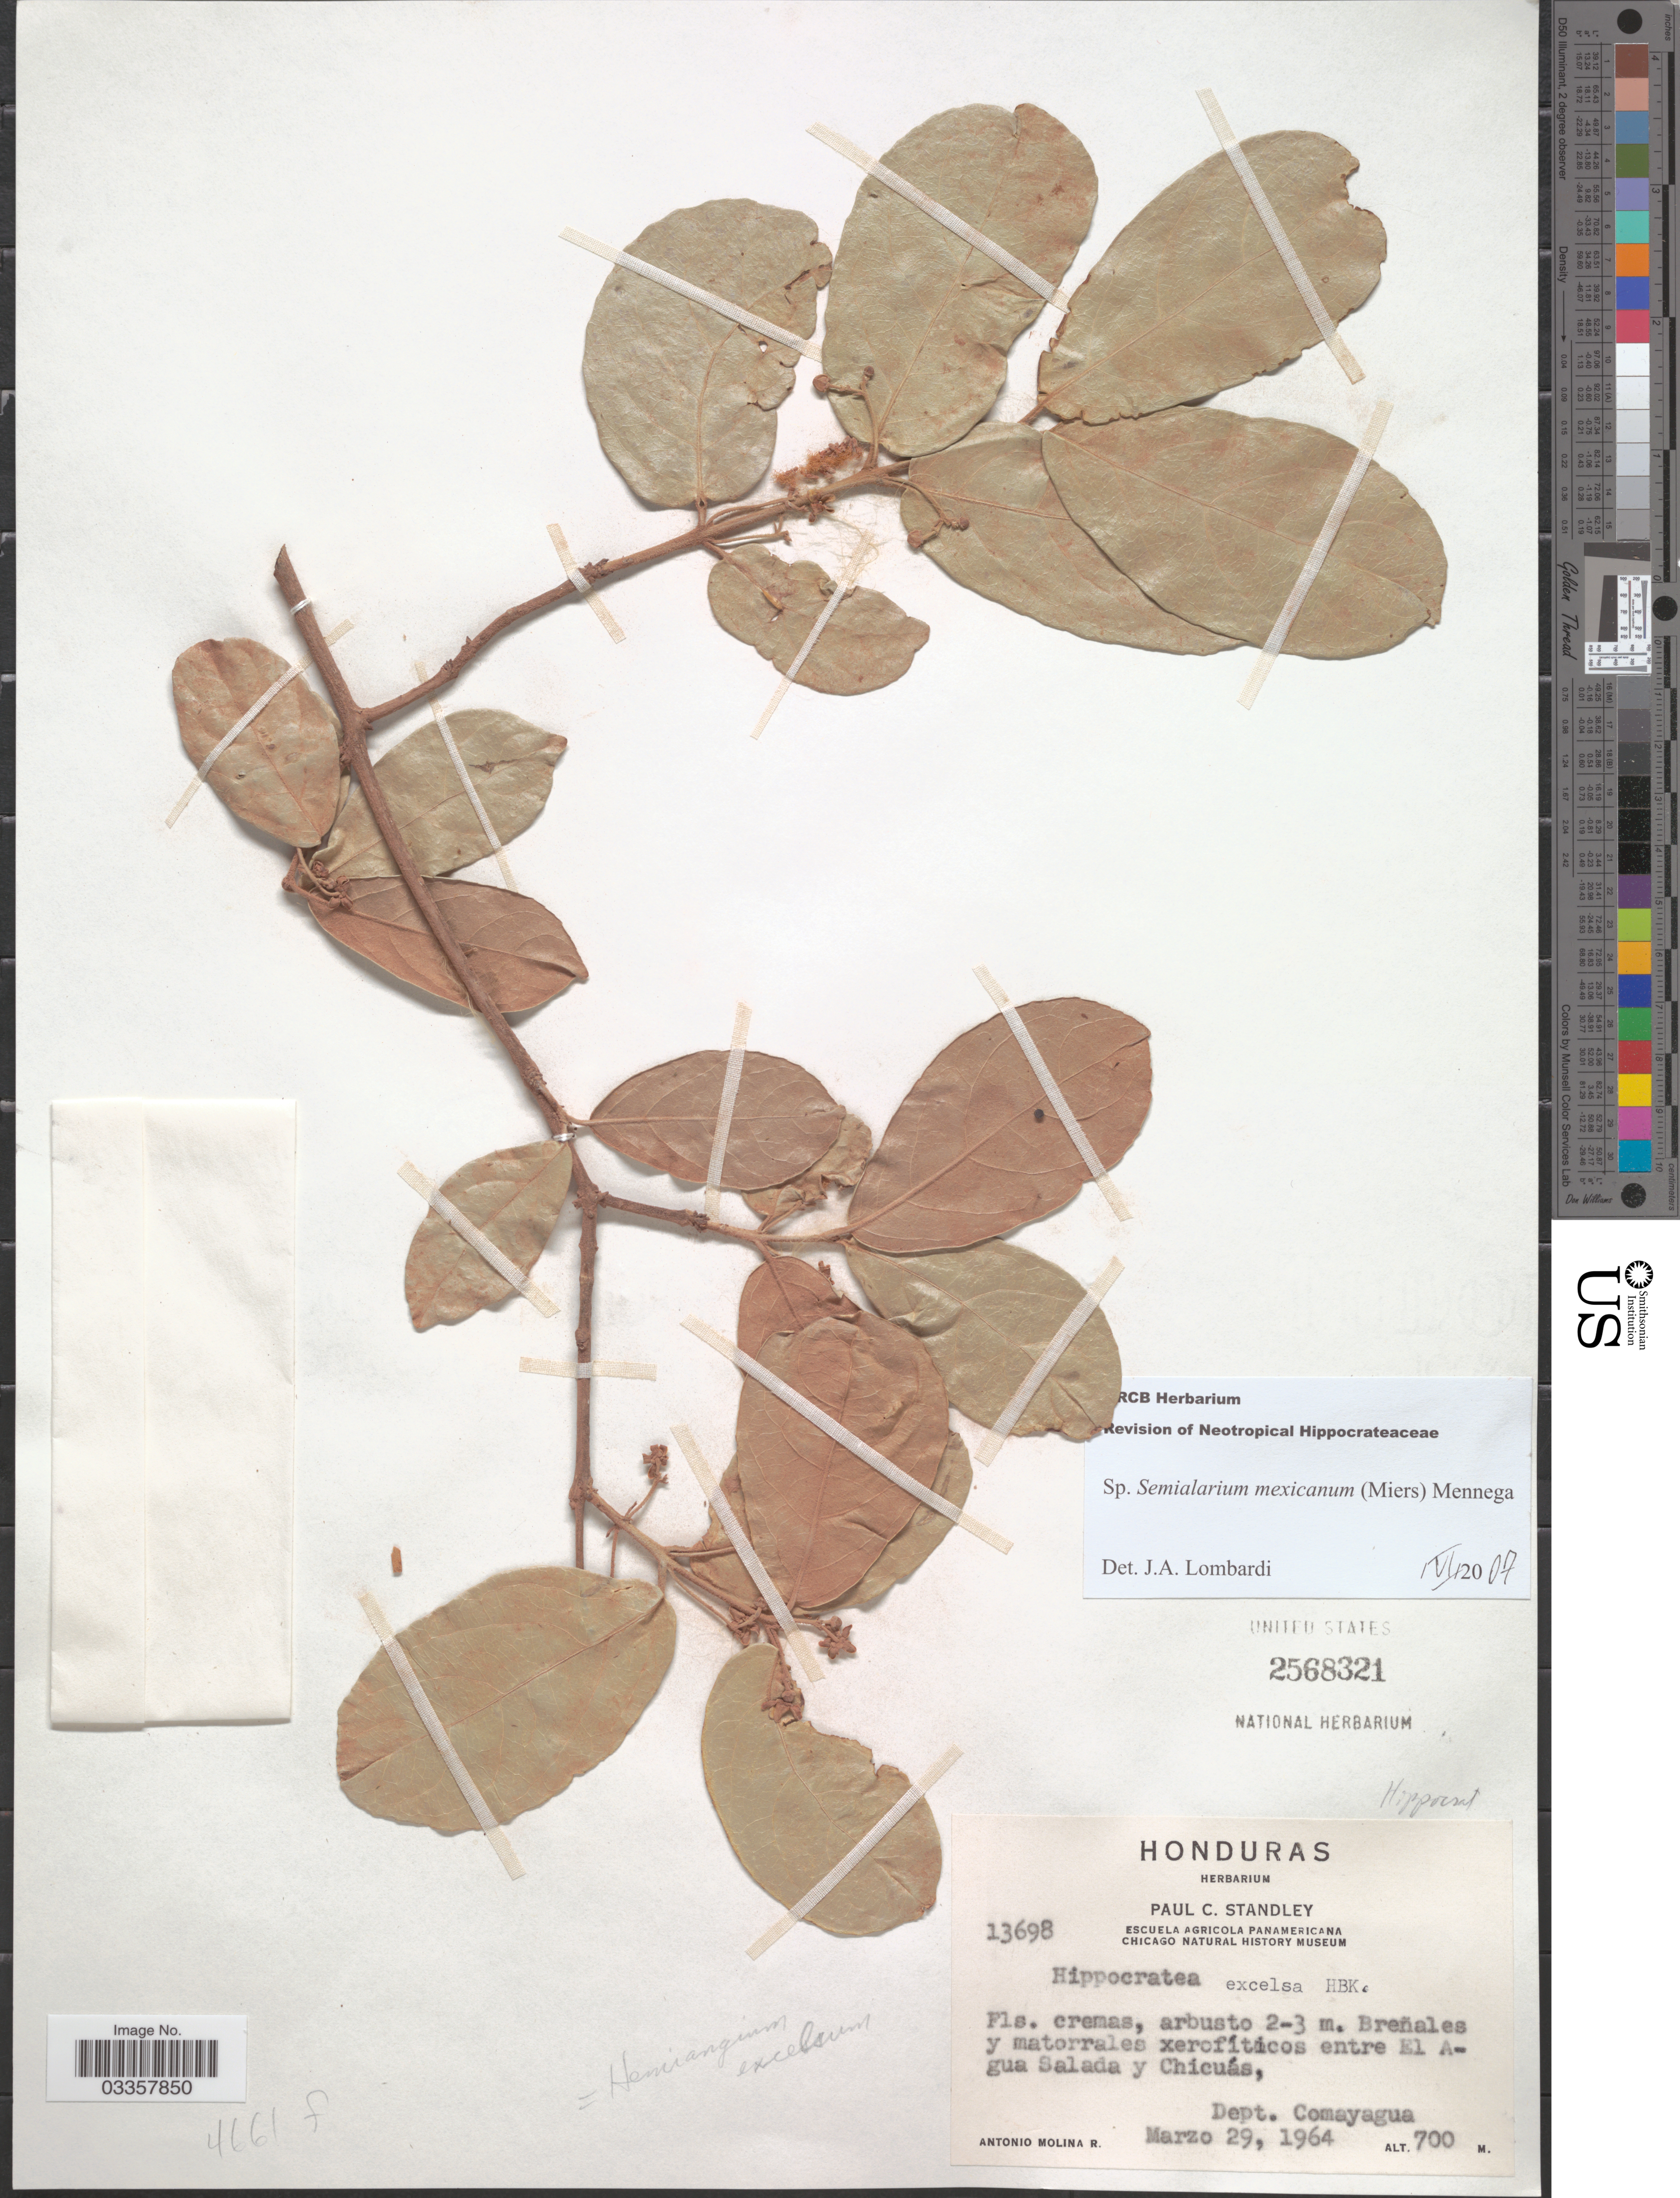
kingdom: Plantae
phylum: Tracheophyta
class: Magnoliopsida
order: Celastrales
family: Celastraceae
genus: Semialarium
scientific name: Semialarium mexicanum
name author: (Miers) Mennega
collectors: A. Molina R.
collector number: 13698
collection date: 1964-03-29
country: Honduras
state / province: Comayagua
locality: Entre El Agua Salada y Chicuás, Dept. Comayagua.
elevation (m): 700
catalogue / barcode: US 2568321